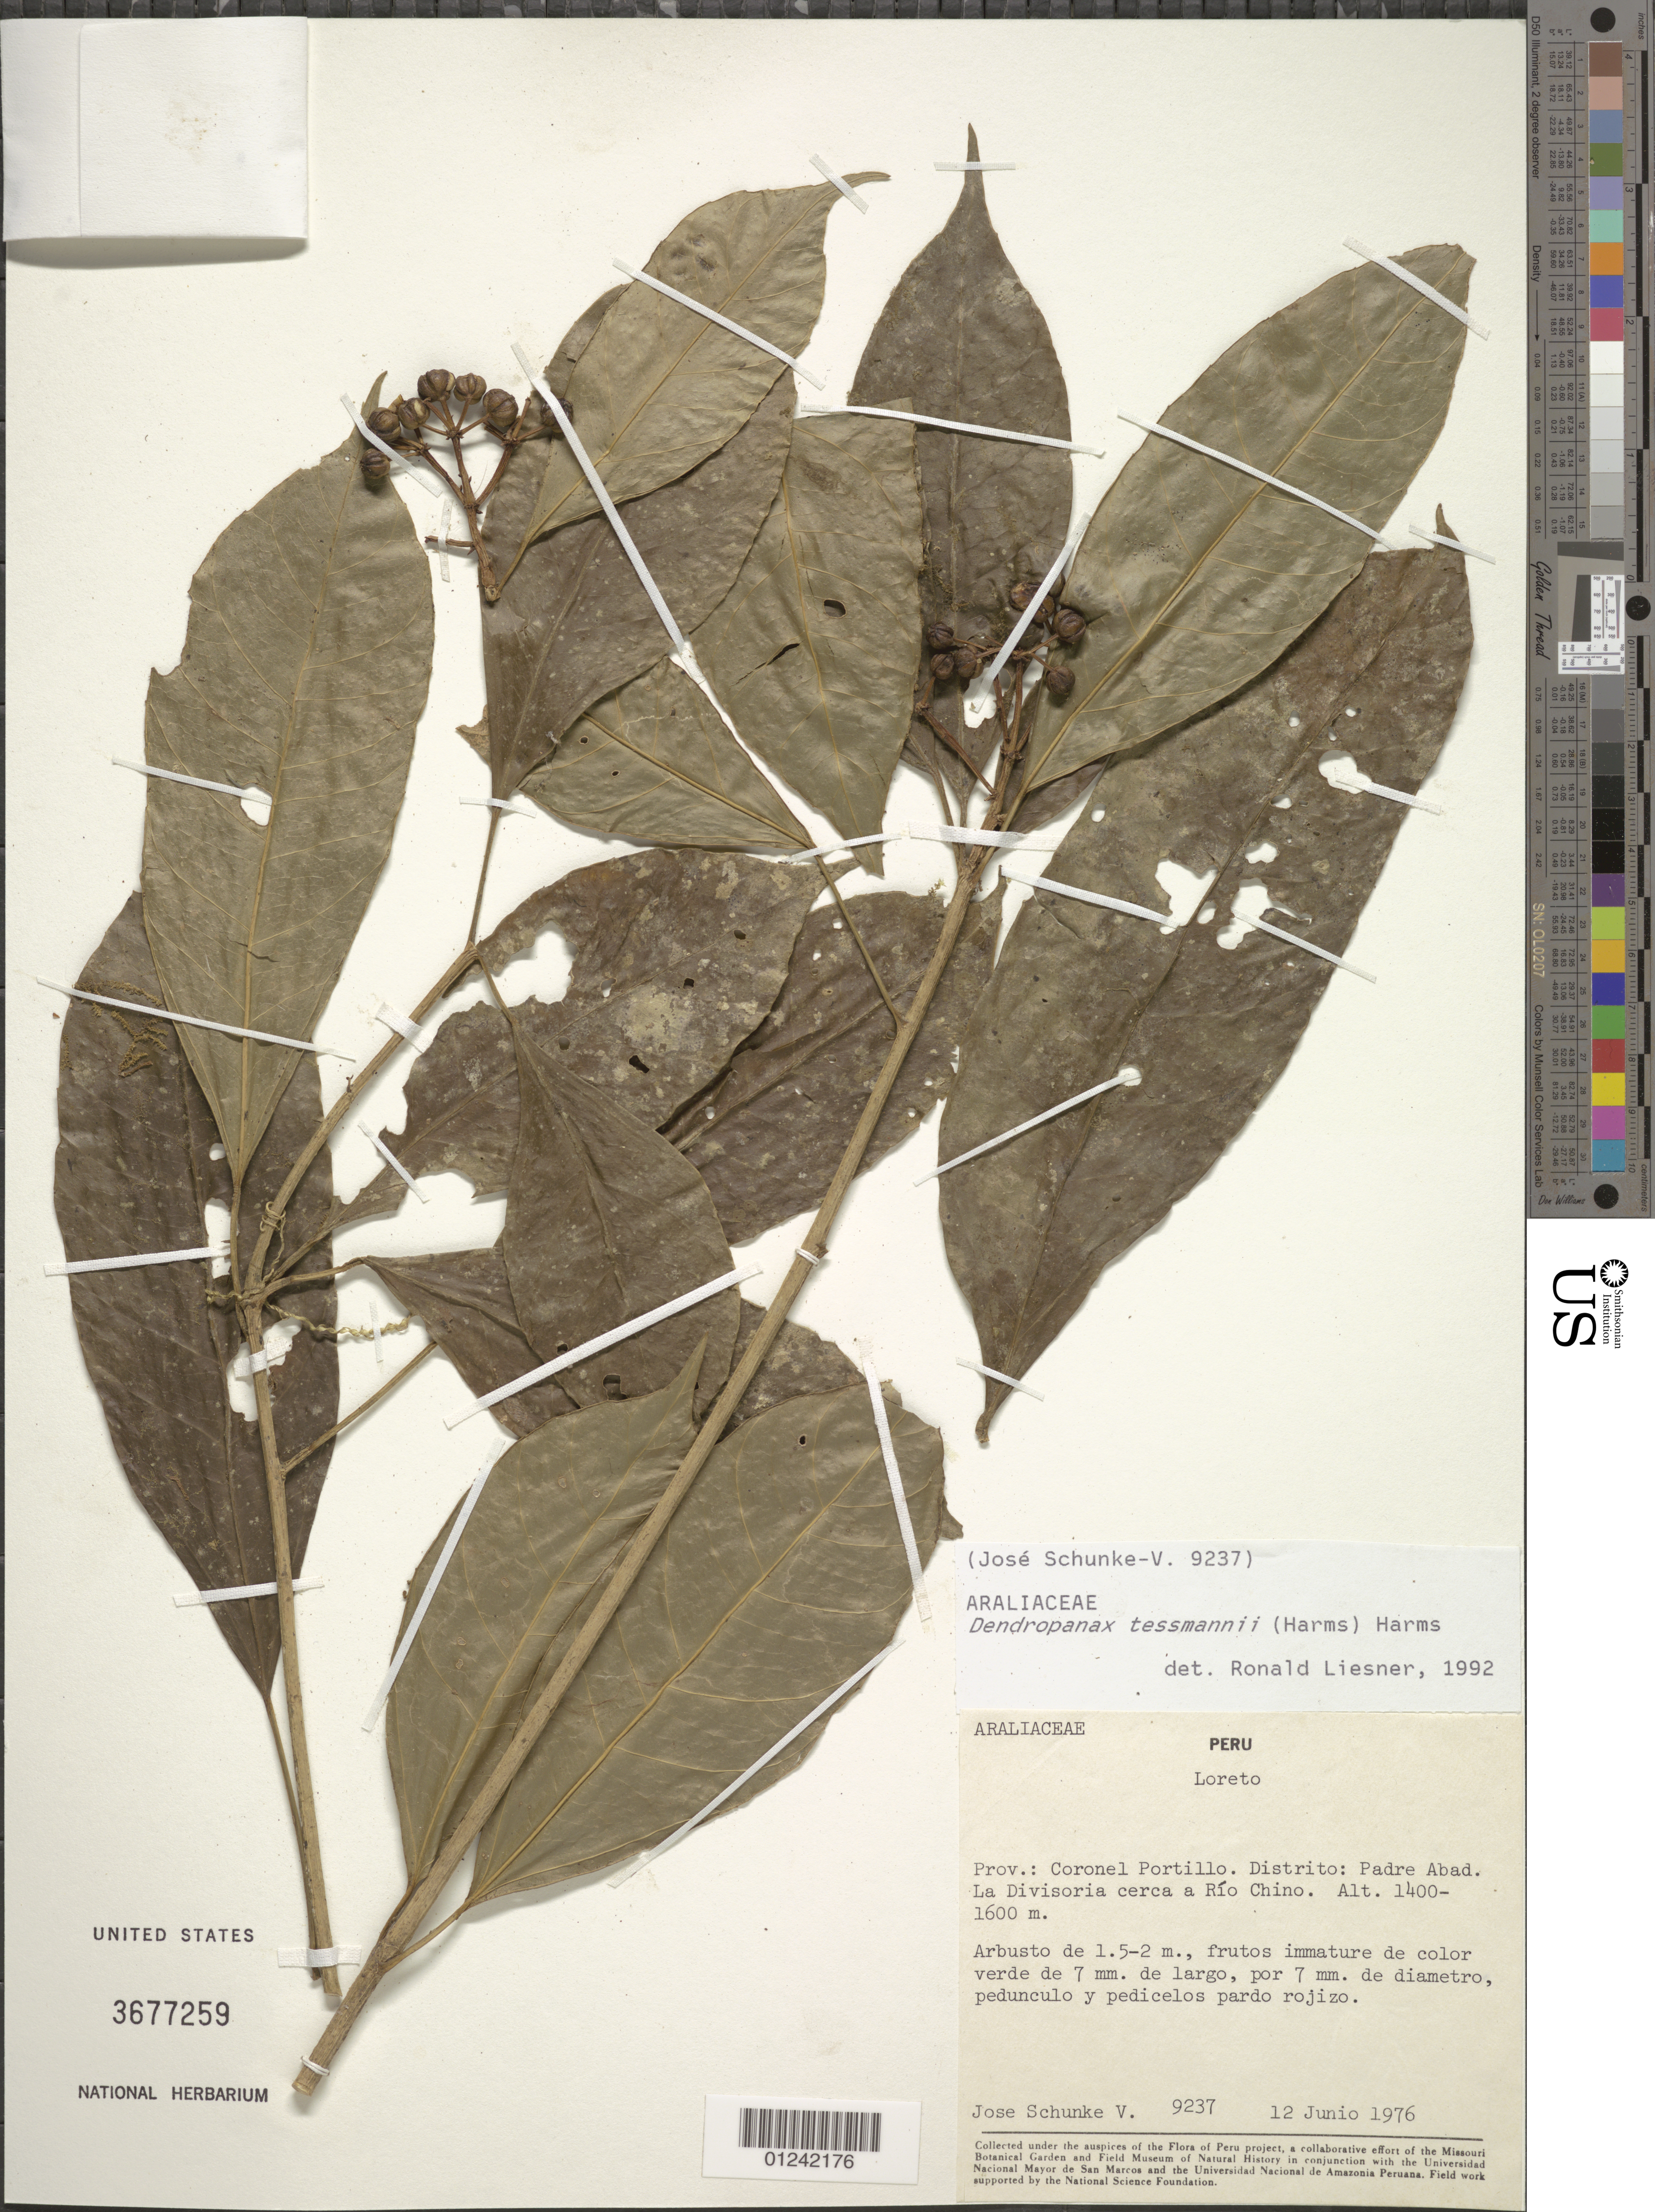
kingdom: Plantae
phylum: Tracheophyta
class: Magnoliopsida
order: Apiales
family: Araliaceae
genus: Dendropanax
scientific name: Dendropanax tessmannii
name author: (Harms) Harms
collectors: J. Schunke Vigo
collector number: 9237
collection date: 1976-06-12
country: Peru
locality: Loreto Region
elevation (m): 1400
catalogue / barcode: US 3677259